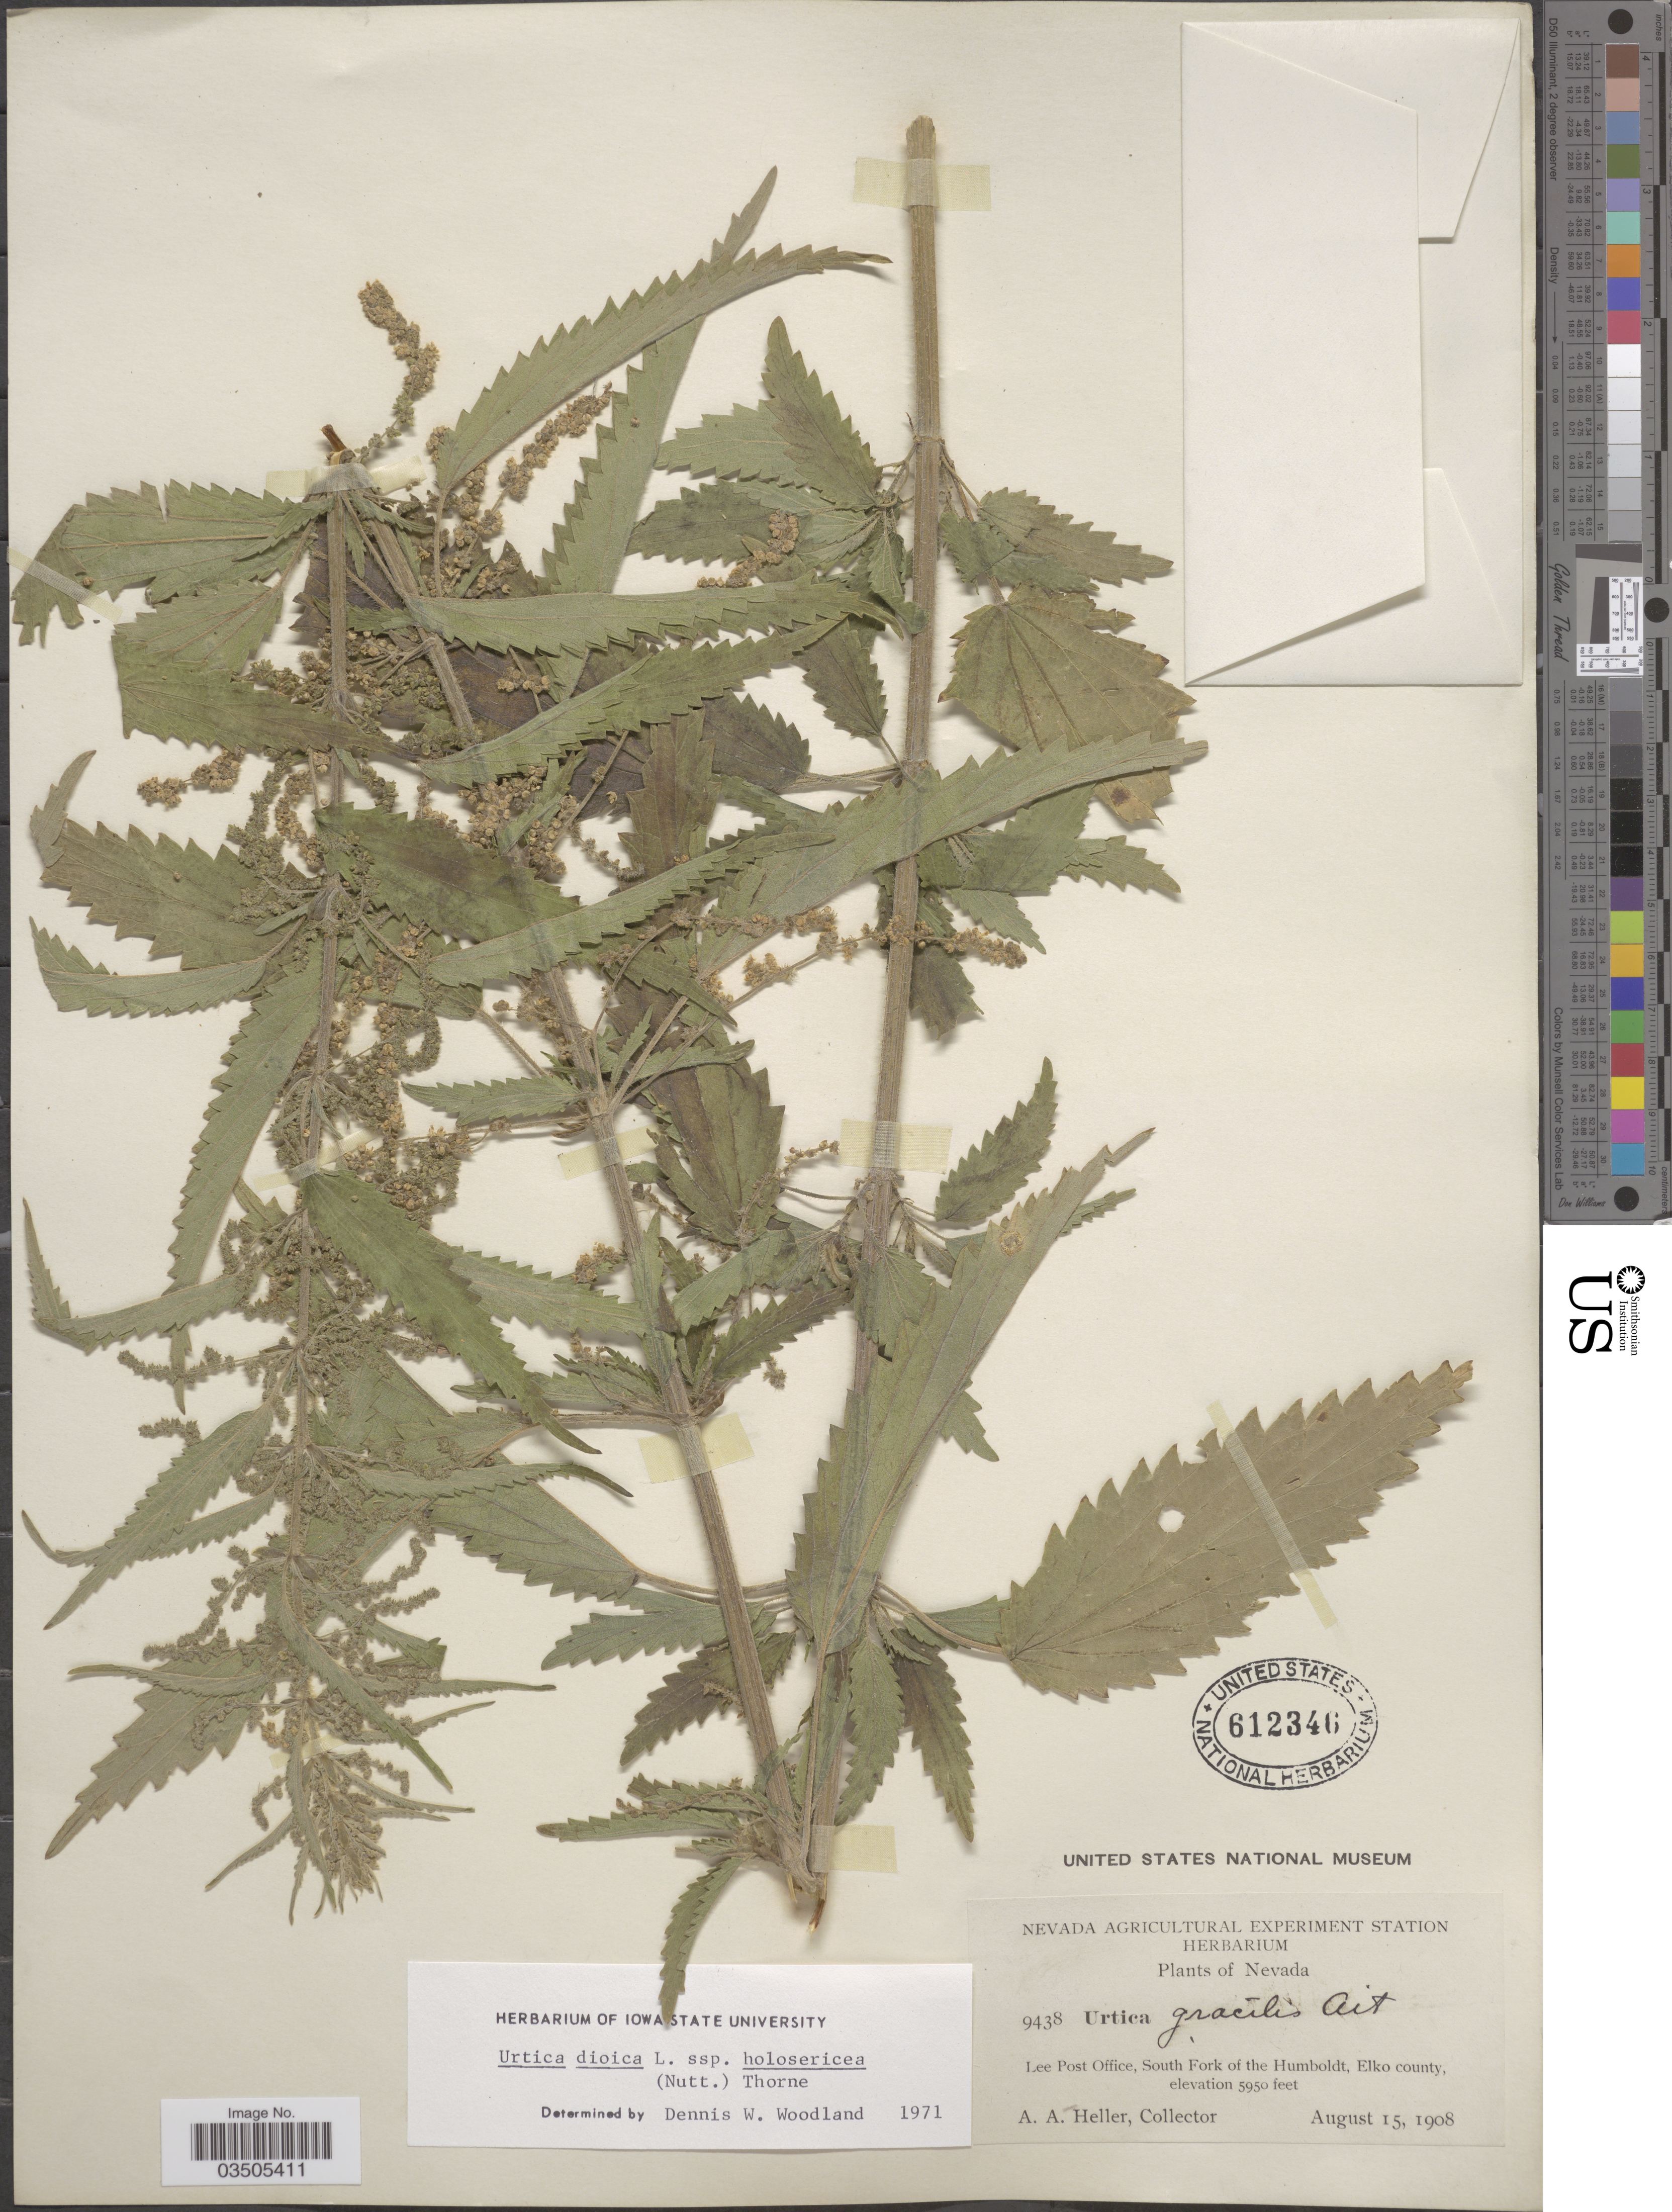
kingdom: Plantae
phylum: Tracheophyta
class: Magnoliopsida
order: Rosales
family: Urticaceae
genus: Urtica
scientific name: Urtica dioica subsp. holosericea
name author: (Nutt.) Thorne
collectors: A. A. Heller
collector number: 9438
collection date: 1908-08-15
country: United States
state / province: Nevada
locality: Lee Post Office, South Fork of the Humboldt, Elko county.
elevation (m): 1814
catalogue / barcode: US 612346